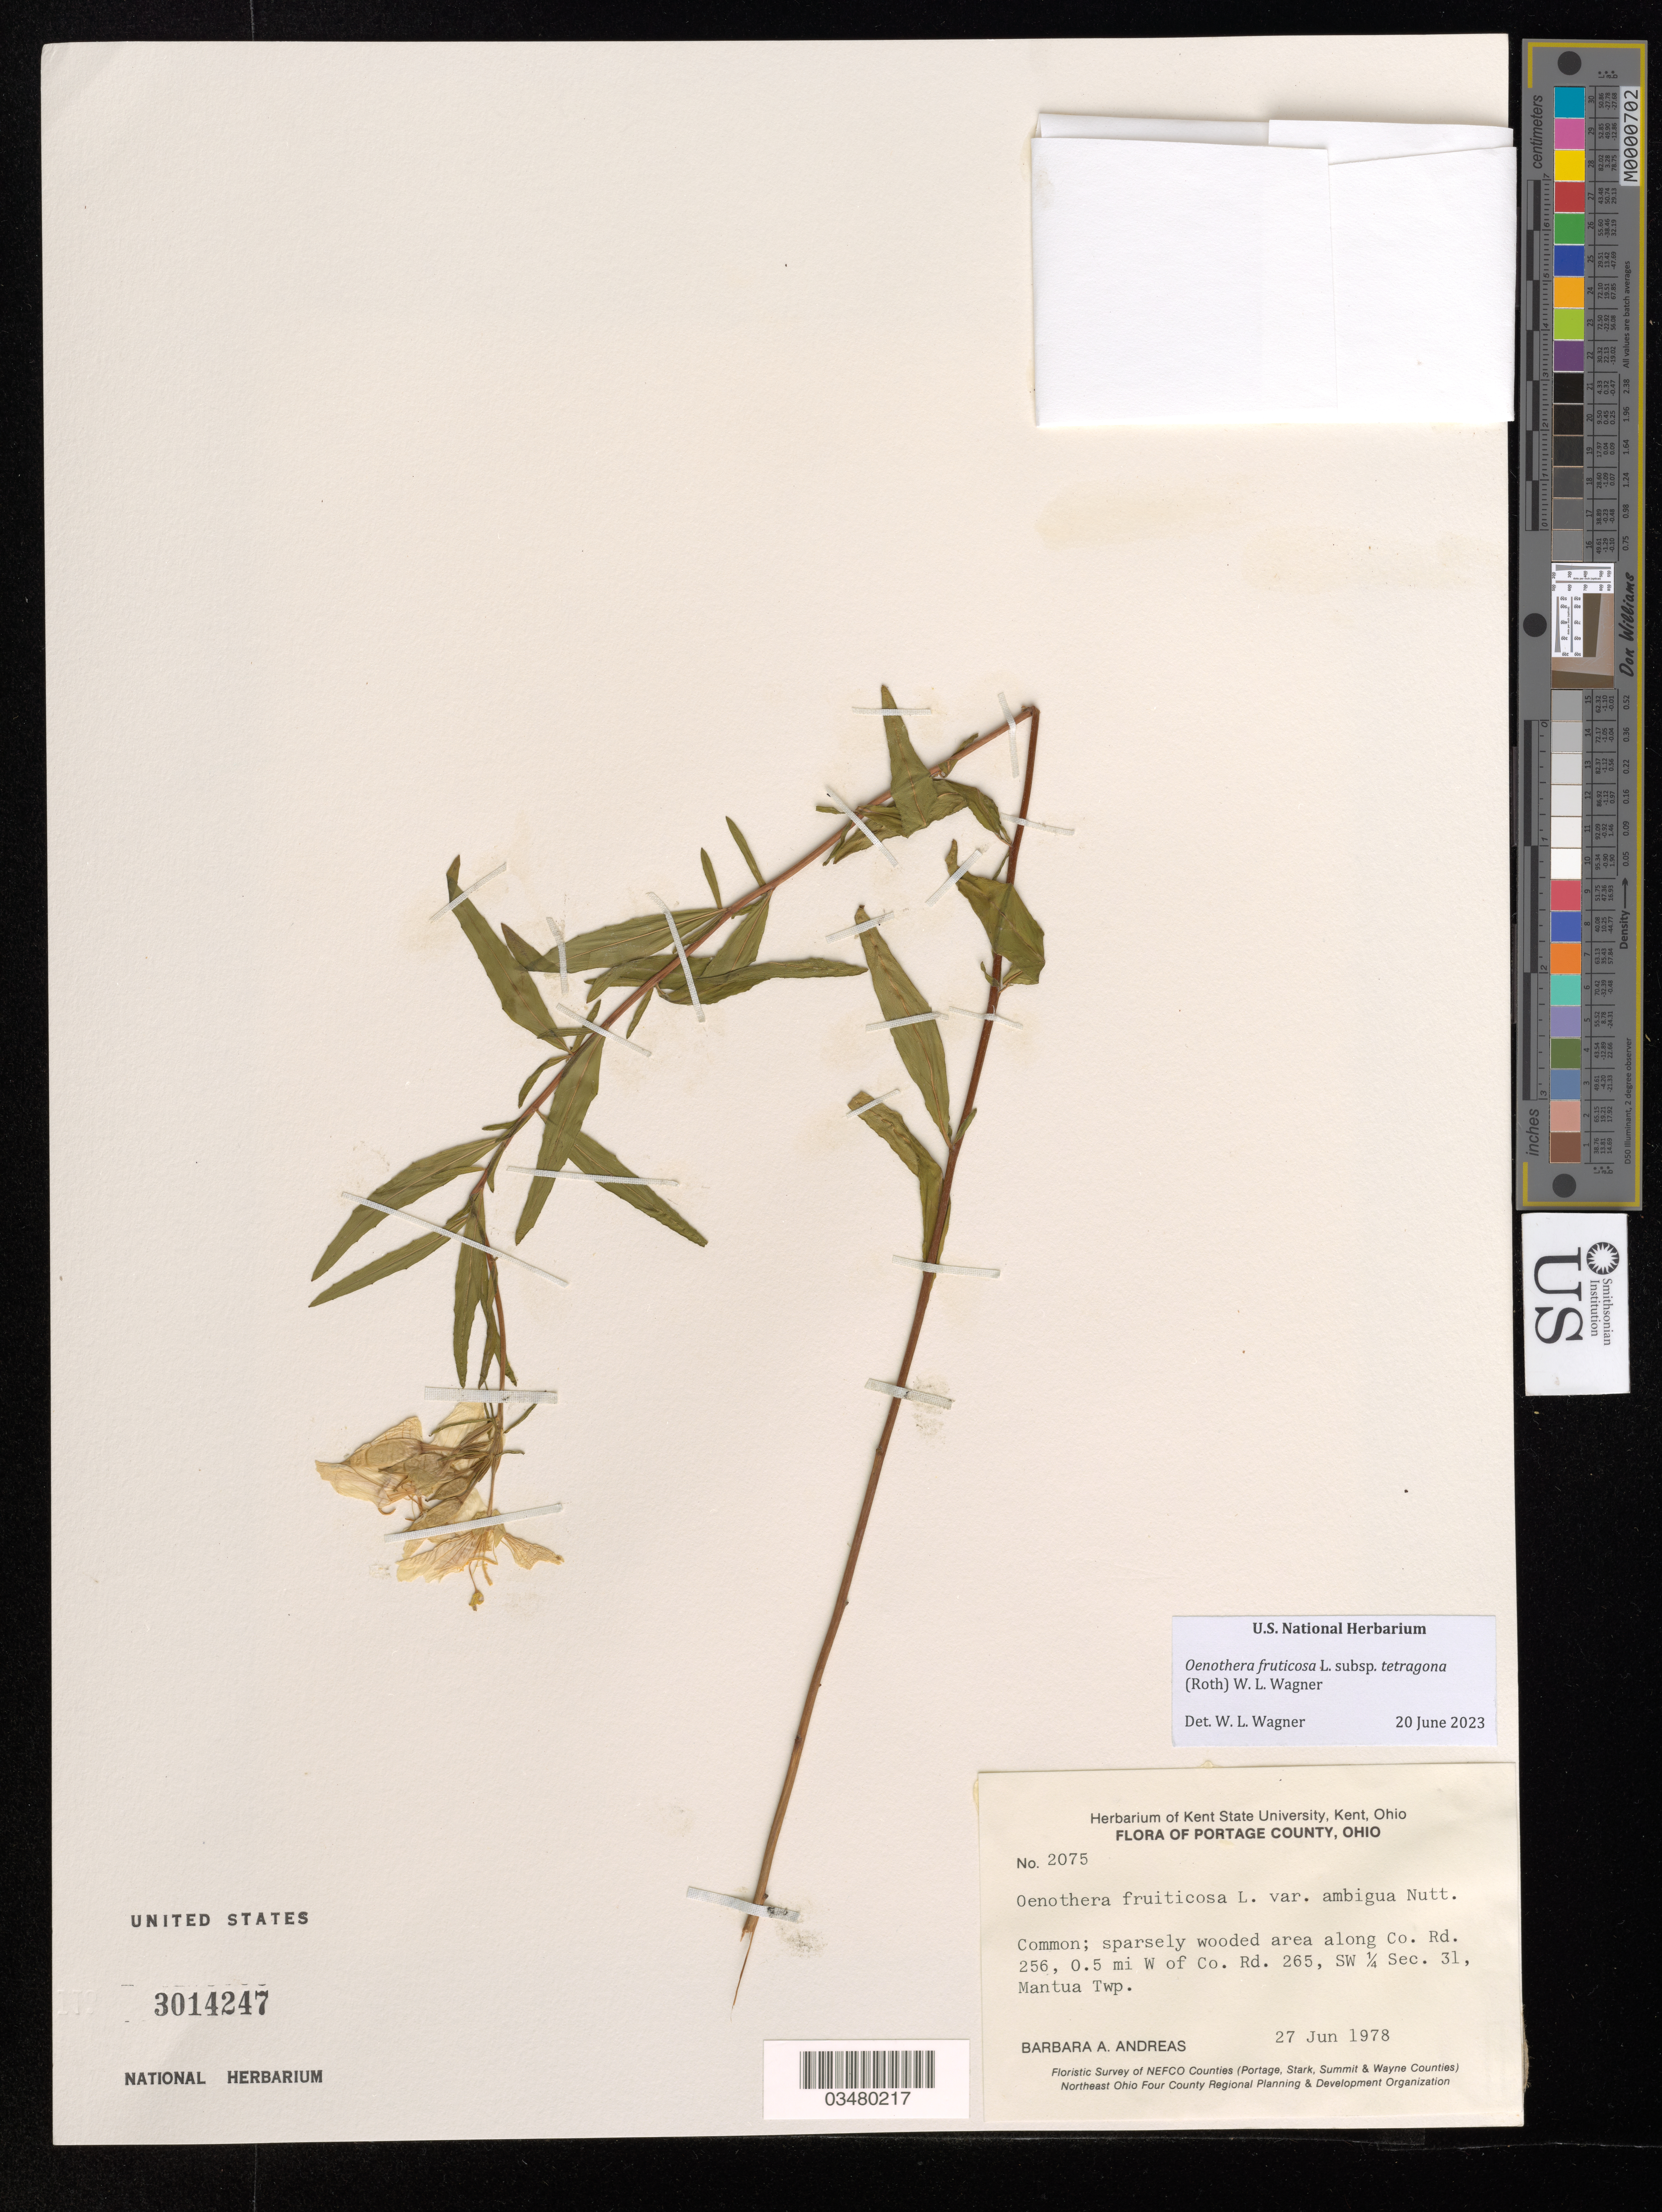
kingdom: Plantae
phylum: Tracheophyta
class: Magnoliopsida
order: Myrtales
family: Onagraceae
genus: Oenothera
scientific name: Oenothera fruticosa subsp. tetragona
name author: (Roth) W.L. Wagner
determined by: Wagner, W. L., (BOT), Smithsonian Institution - National Museum of Natural History (UNITED STATES)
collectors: B. A. Andreas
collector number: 2075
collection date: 1978-06-27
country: United States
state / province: Ohio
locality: Portage County. Wooded area along Co. Rd. 256, 0.5 mi. W of Co. Rd. 265, SW ¼ Sec. 31, Mantua Twp.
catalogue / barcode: US 3014247